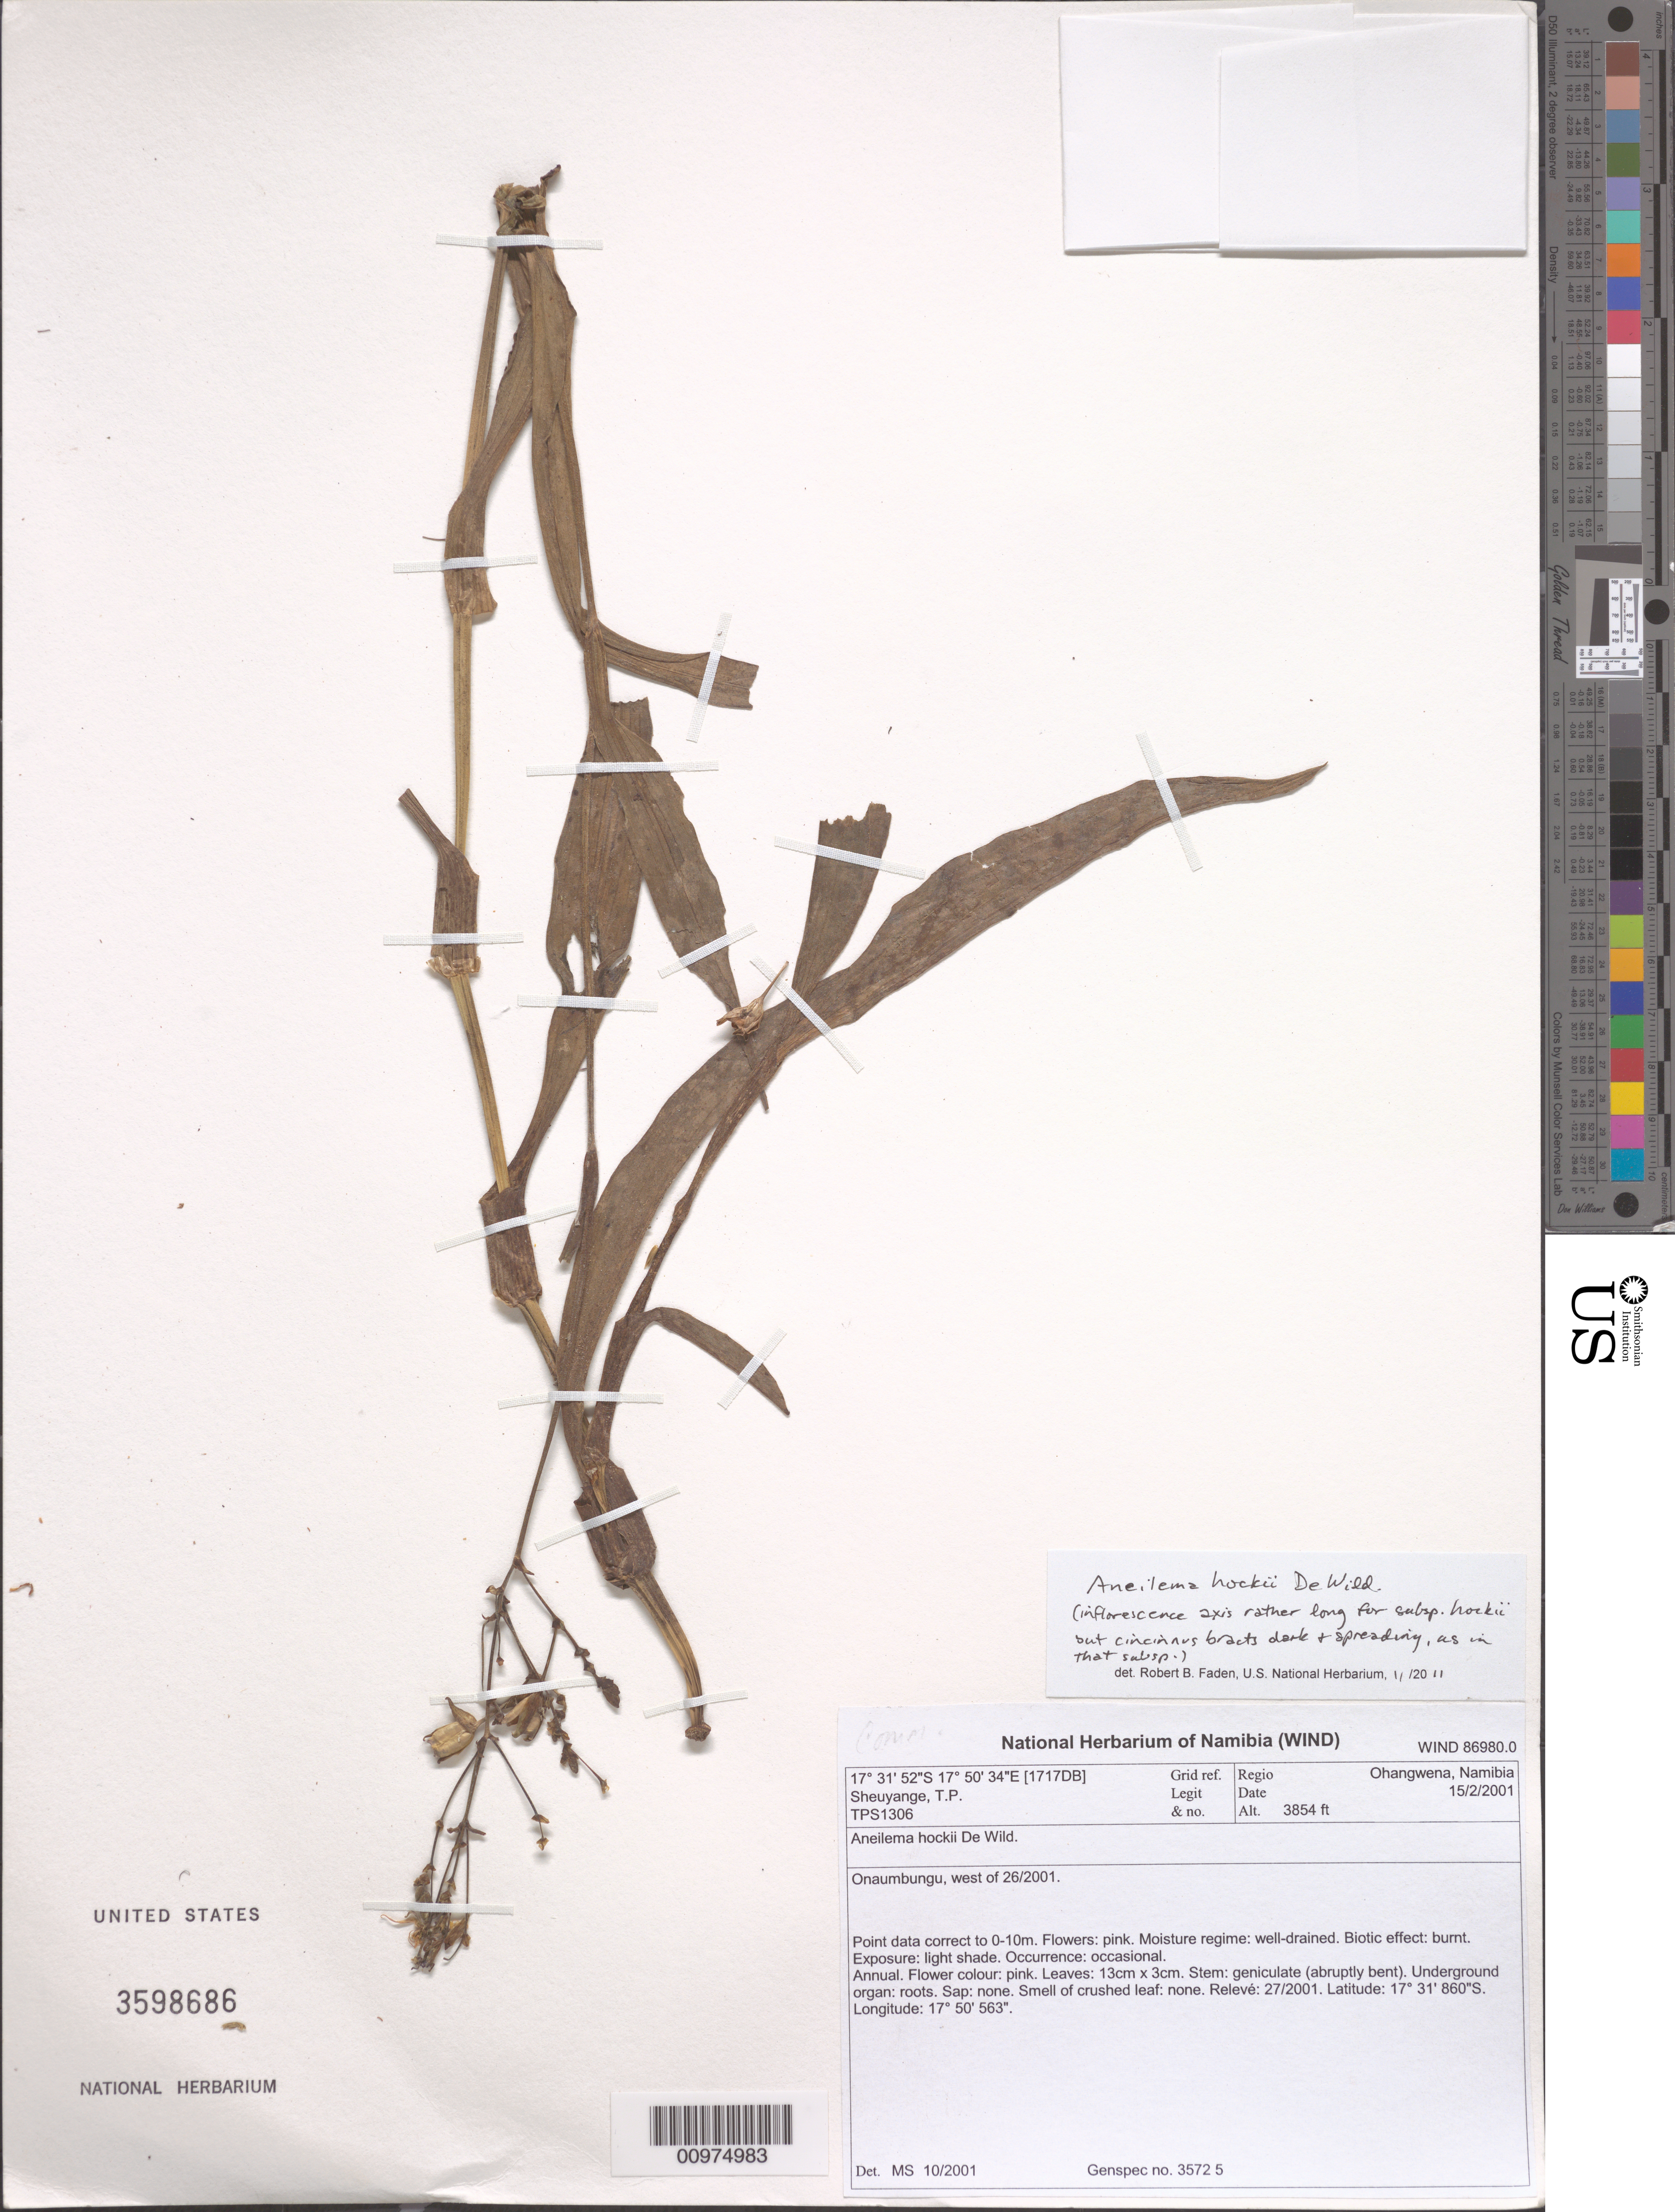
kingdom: Plantae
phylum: Tracheophyta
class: Liliopsida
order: Commelinales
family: Commelinaceae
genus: Aneilema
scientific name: Aneilema hockii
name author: De Wild.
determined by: Faden, Robert B., (US), Smithsonian Institution - National Museum of Natural History (UNITED STATES)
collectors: T. Sheuyange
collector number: TPS1306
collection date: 2001-02-15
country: Namibia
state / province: Ohangwena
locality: Onaumbungu, west of 26/2001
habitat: Moisture regime: well-drainede. Biotic effect: burnt. Exposure: light shade. Occurrence: occasional.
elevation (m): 1175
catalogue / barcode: US 3598686